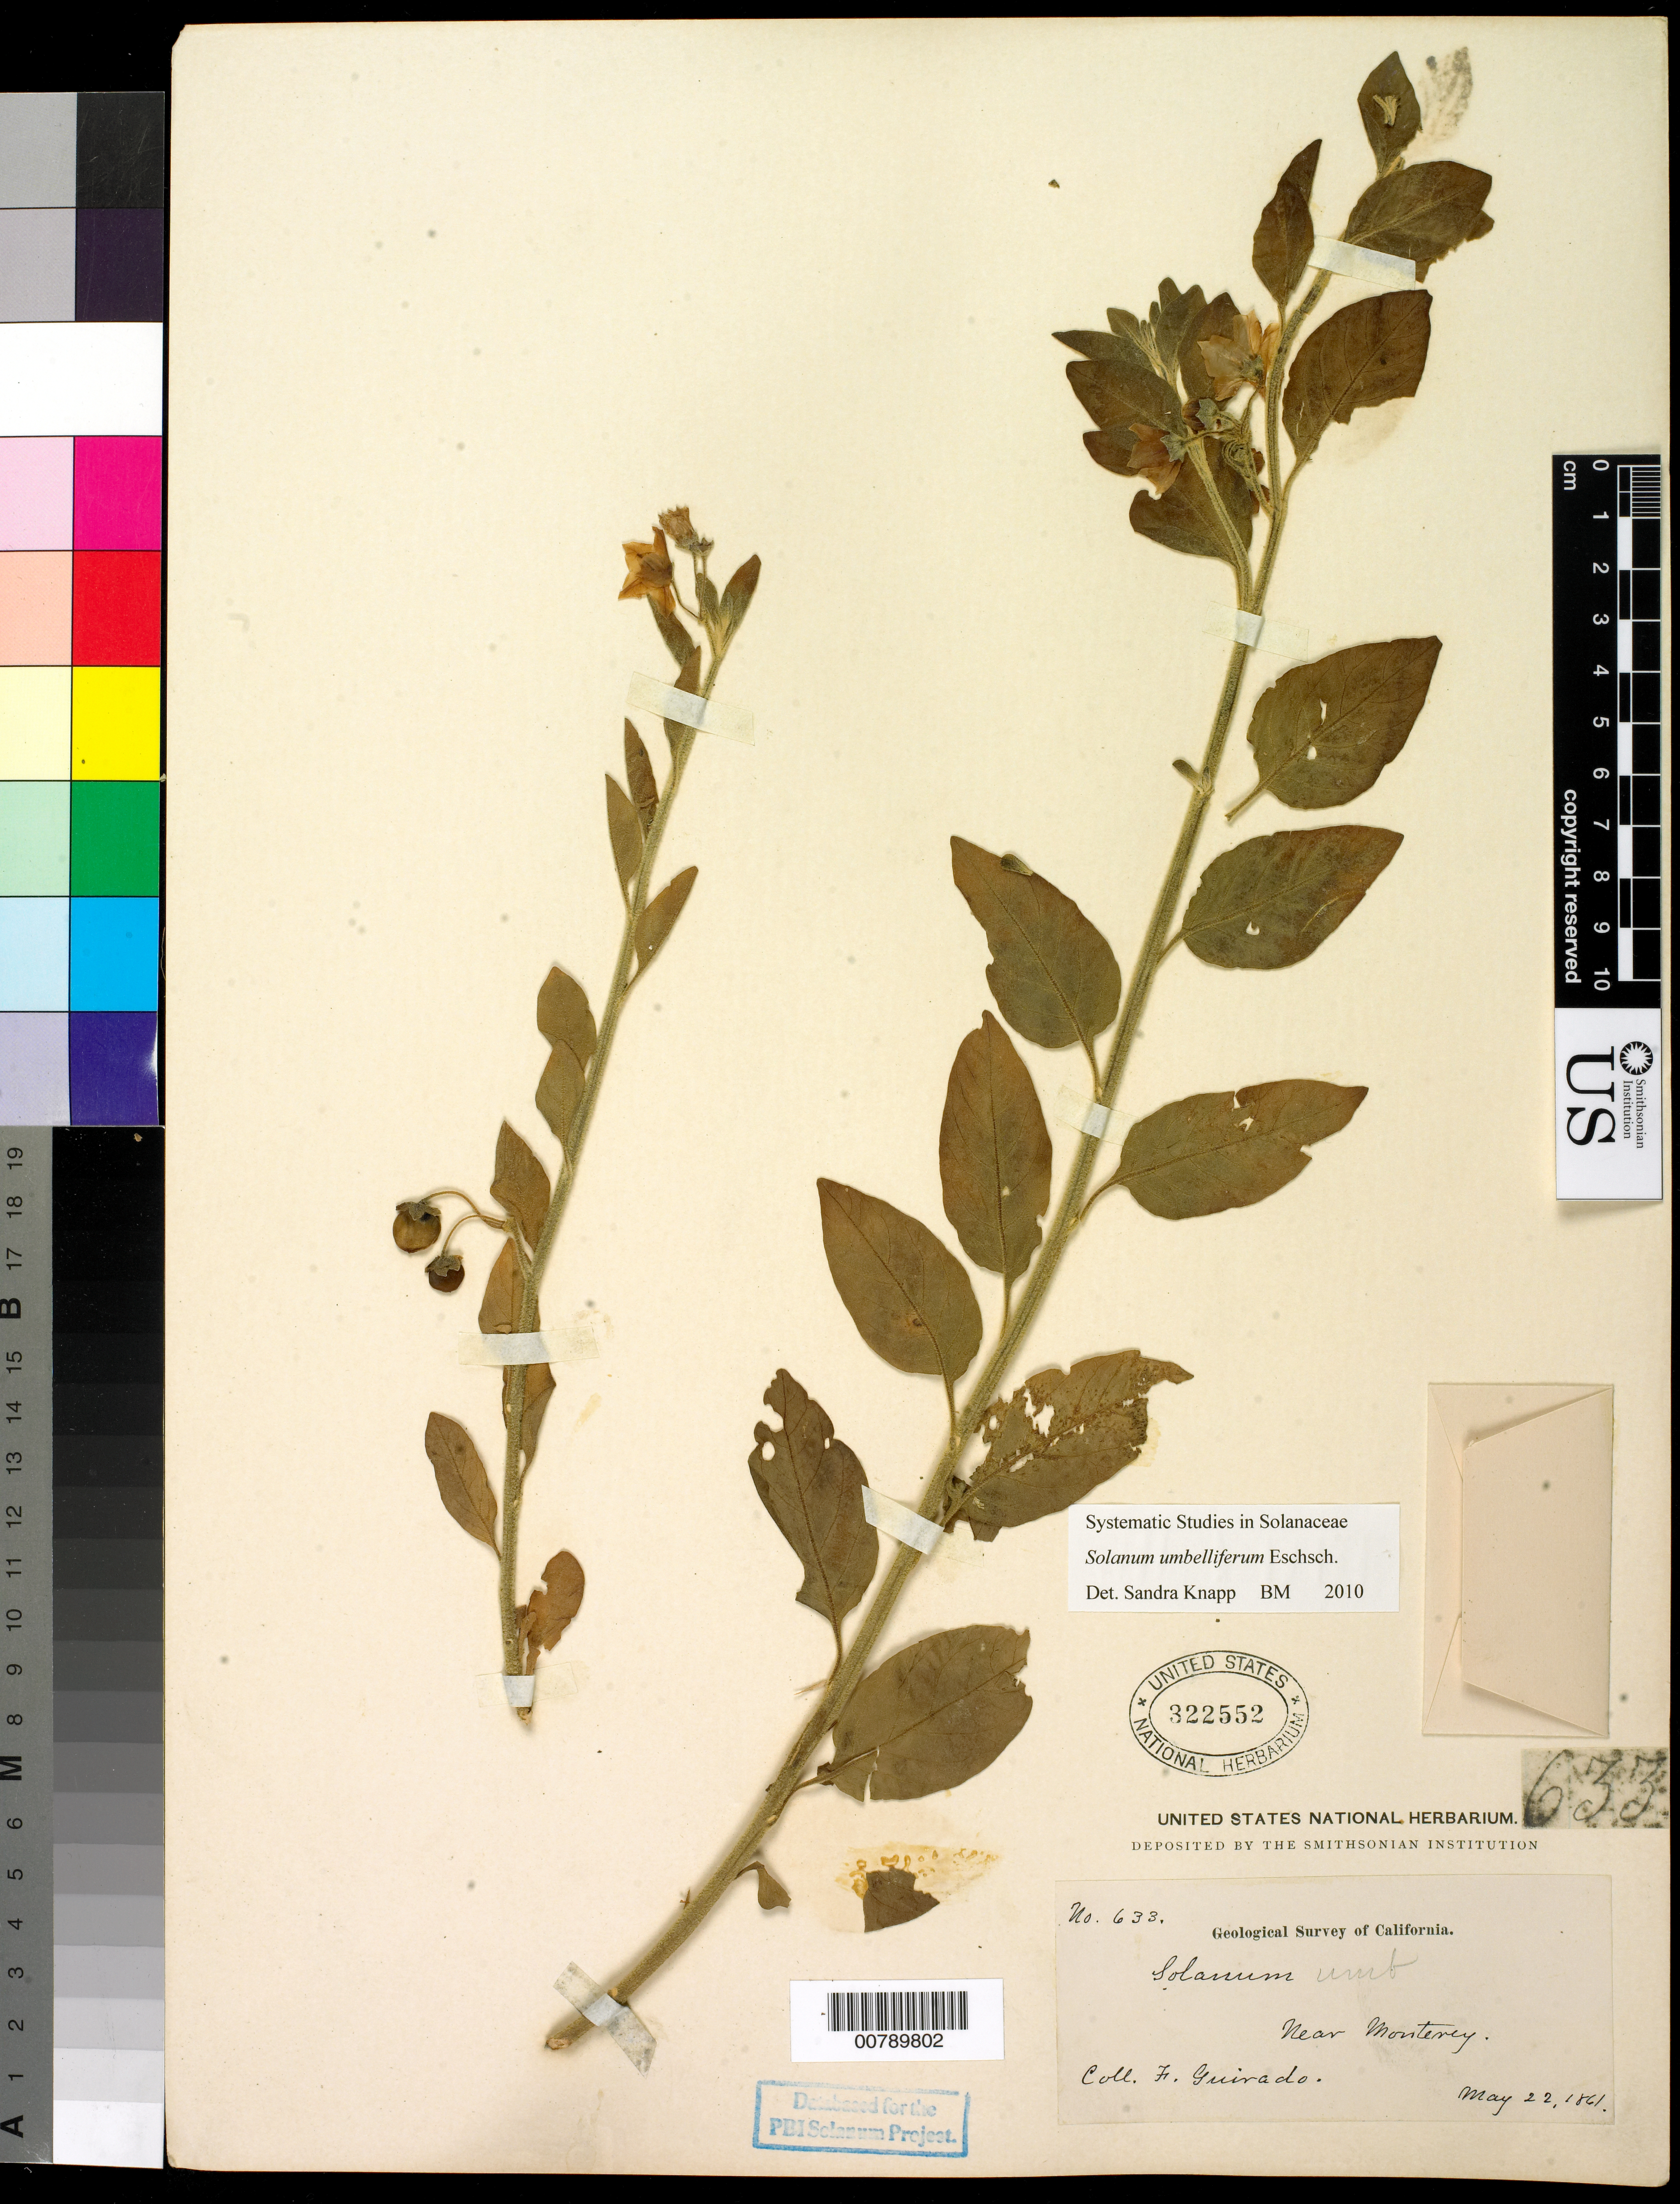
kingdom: Plantae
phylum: Tracheophyta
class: Magnoliopsida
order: Solanales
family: Solanaceae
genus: Solanum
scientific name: Solanum umbelliferum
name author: Eschsch.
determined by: Knapp, S. D.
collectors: F. Guirado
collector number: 633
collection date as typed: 22 May 1861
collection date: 1861-05-22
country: United States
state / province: California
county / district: Monterey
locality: near Monteray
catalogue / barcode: US 322552